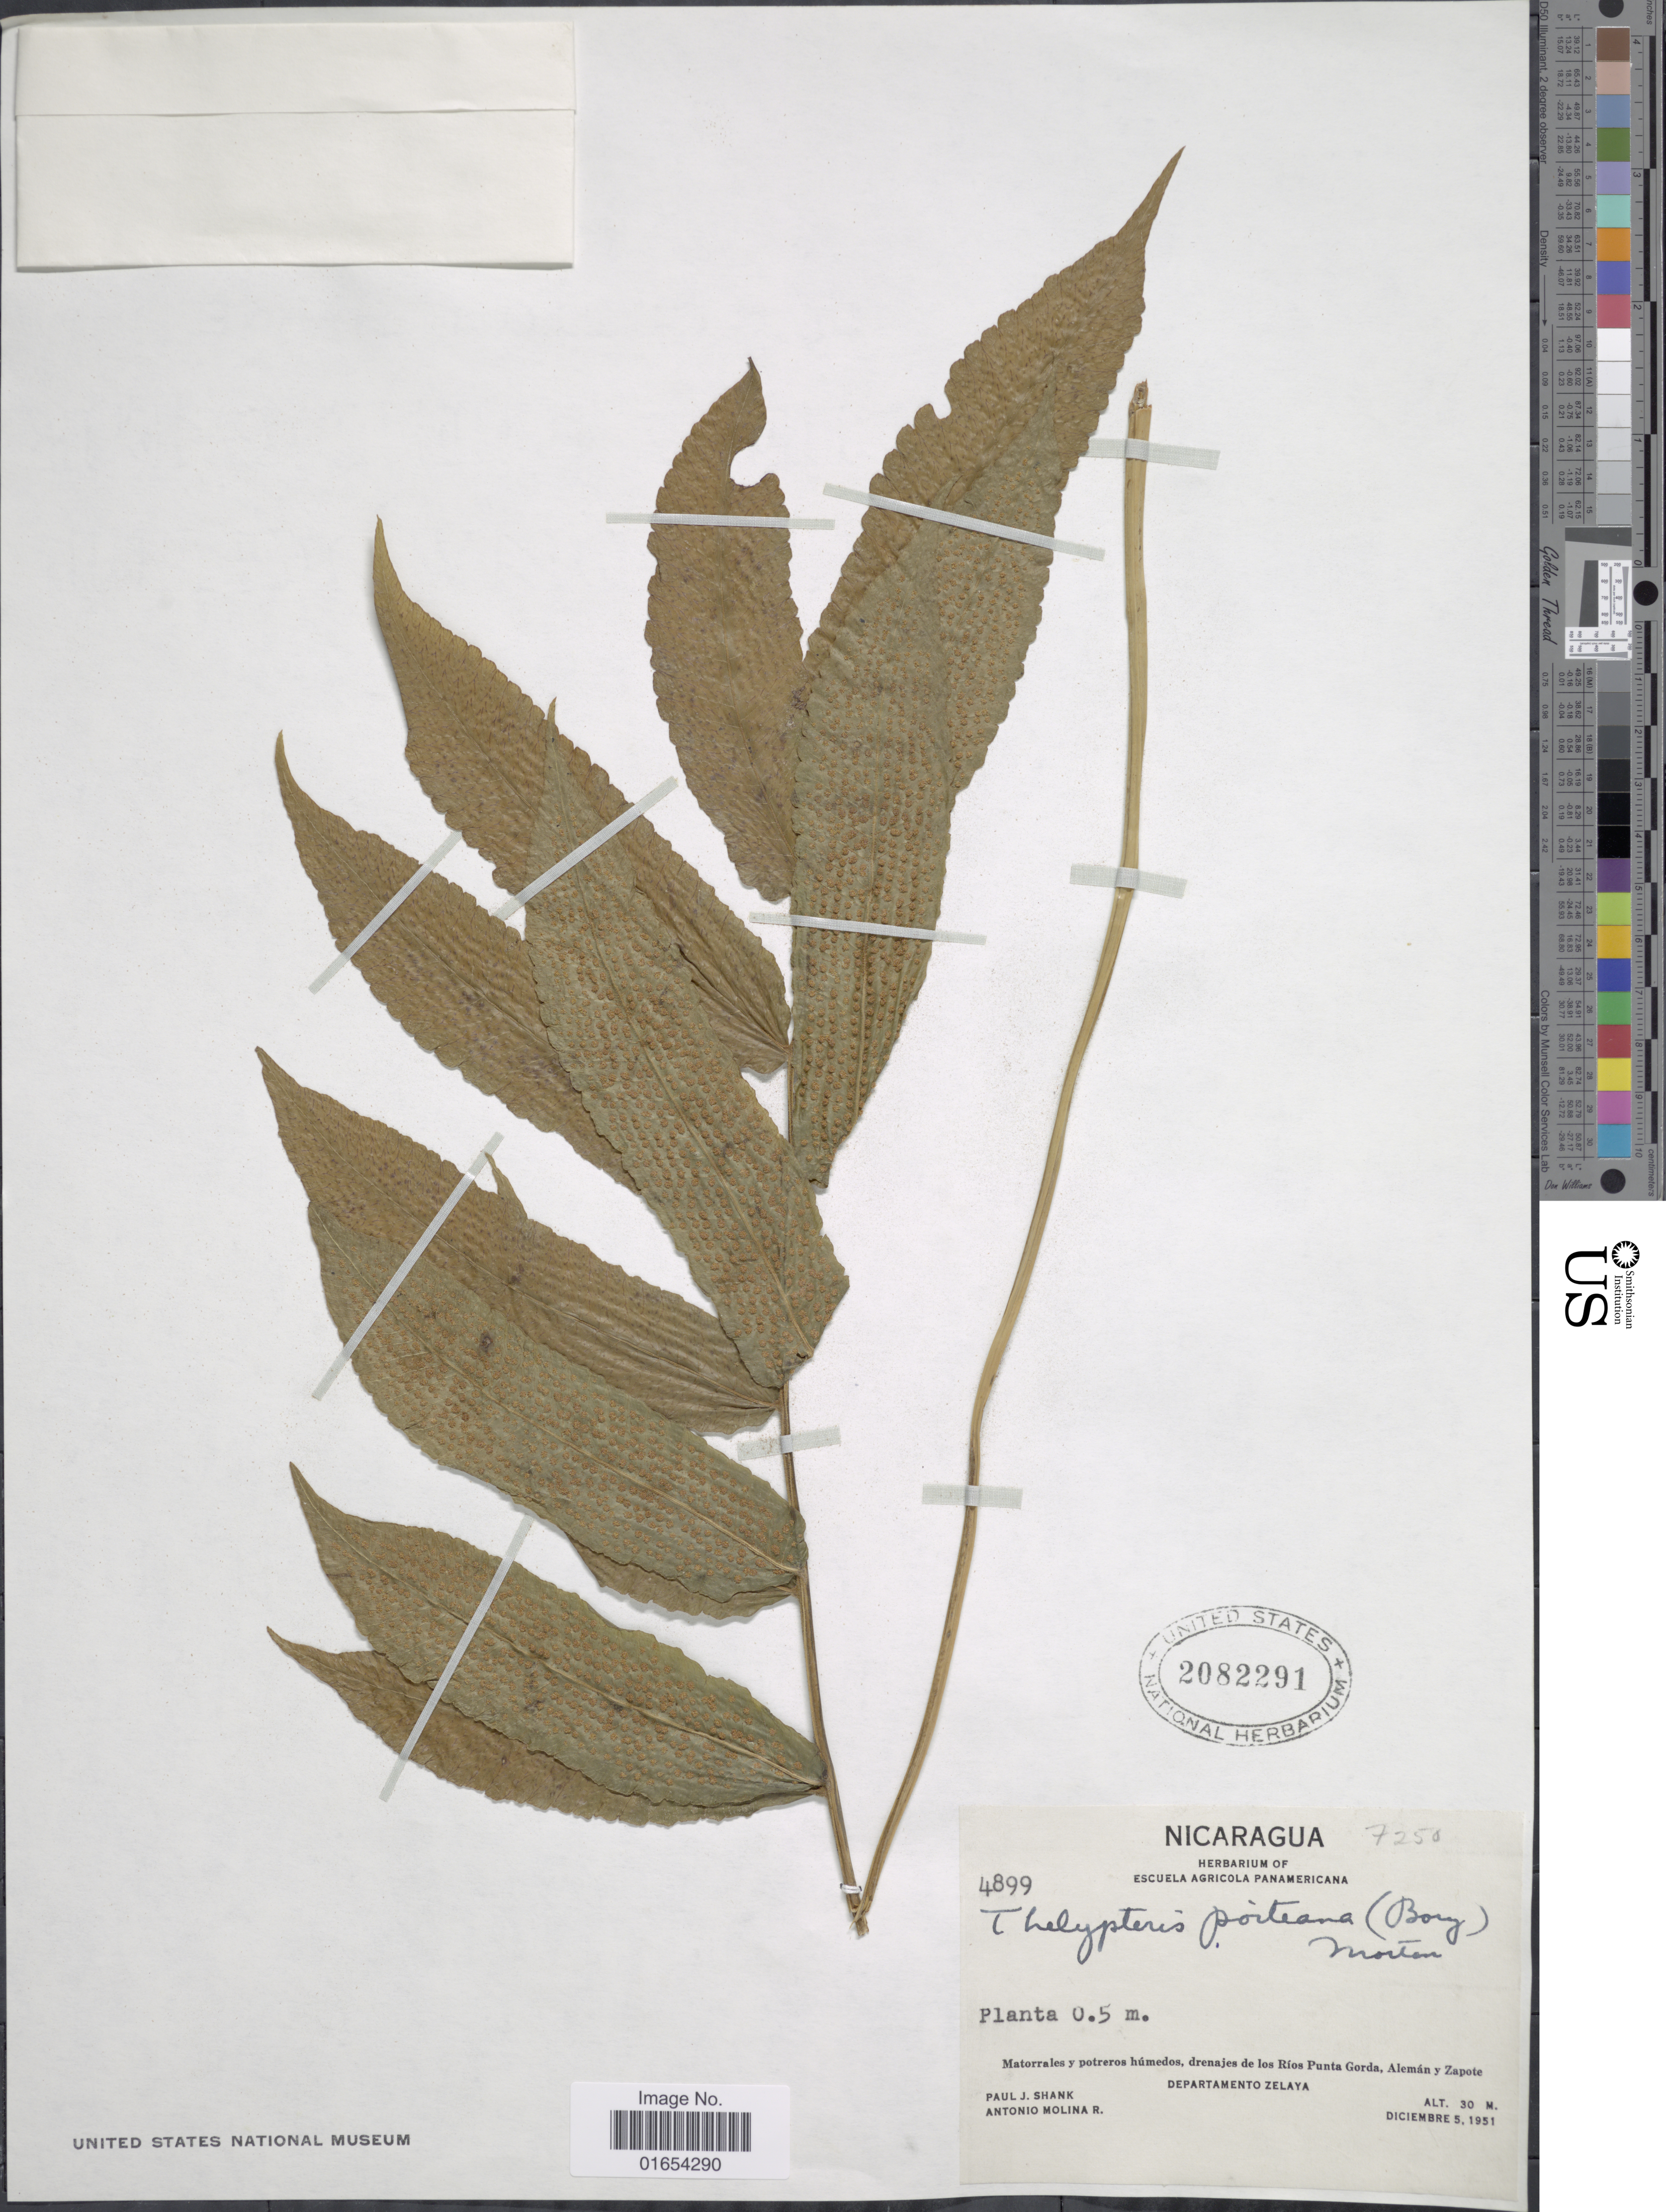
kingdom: Plantae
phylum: Tracheophyta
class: Polypodiopsida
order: Polypodiales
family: Thelypteridaceae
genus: Goniopteris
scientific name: Goniopteris poiteana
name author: (Bory) Ching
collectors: P. J. Shank & A. Molina R.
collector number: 4899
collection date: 1951-12-05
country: Nicaragua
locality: Matorrales y potreros humedos, drenajes de los Rios Punta Gorda, Aleman y Zapote, Departamento Zelaya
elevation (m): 30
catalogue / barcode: US 2082291